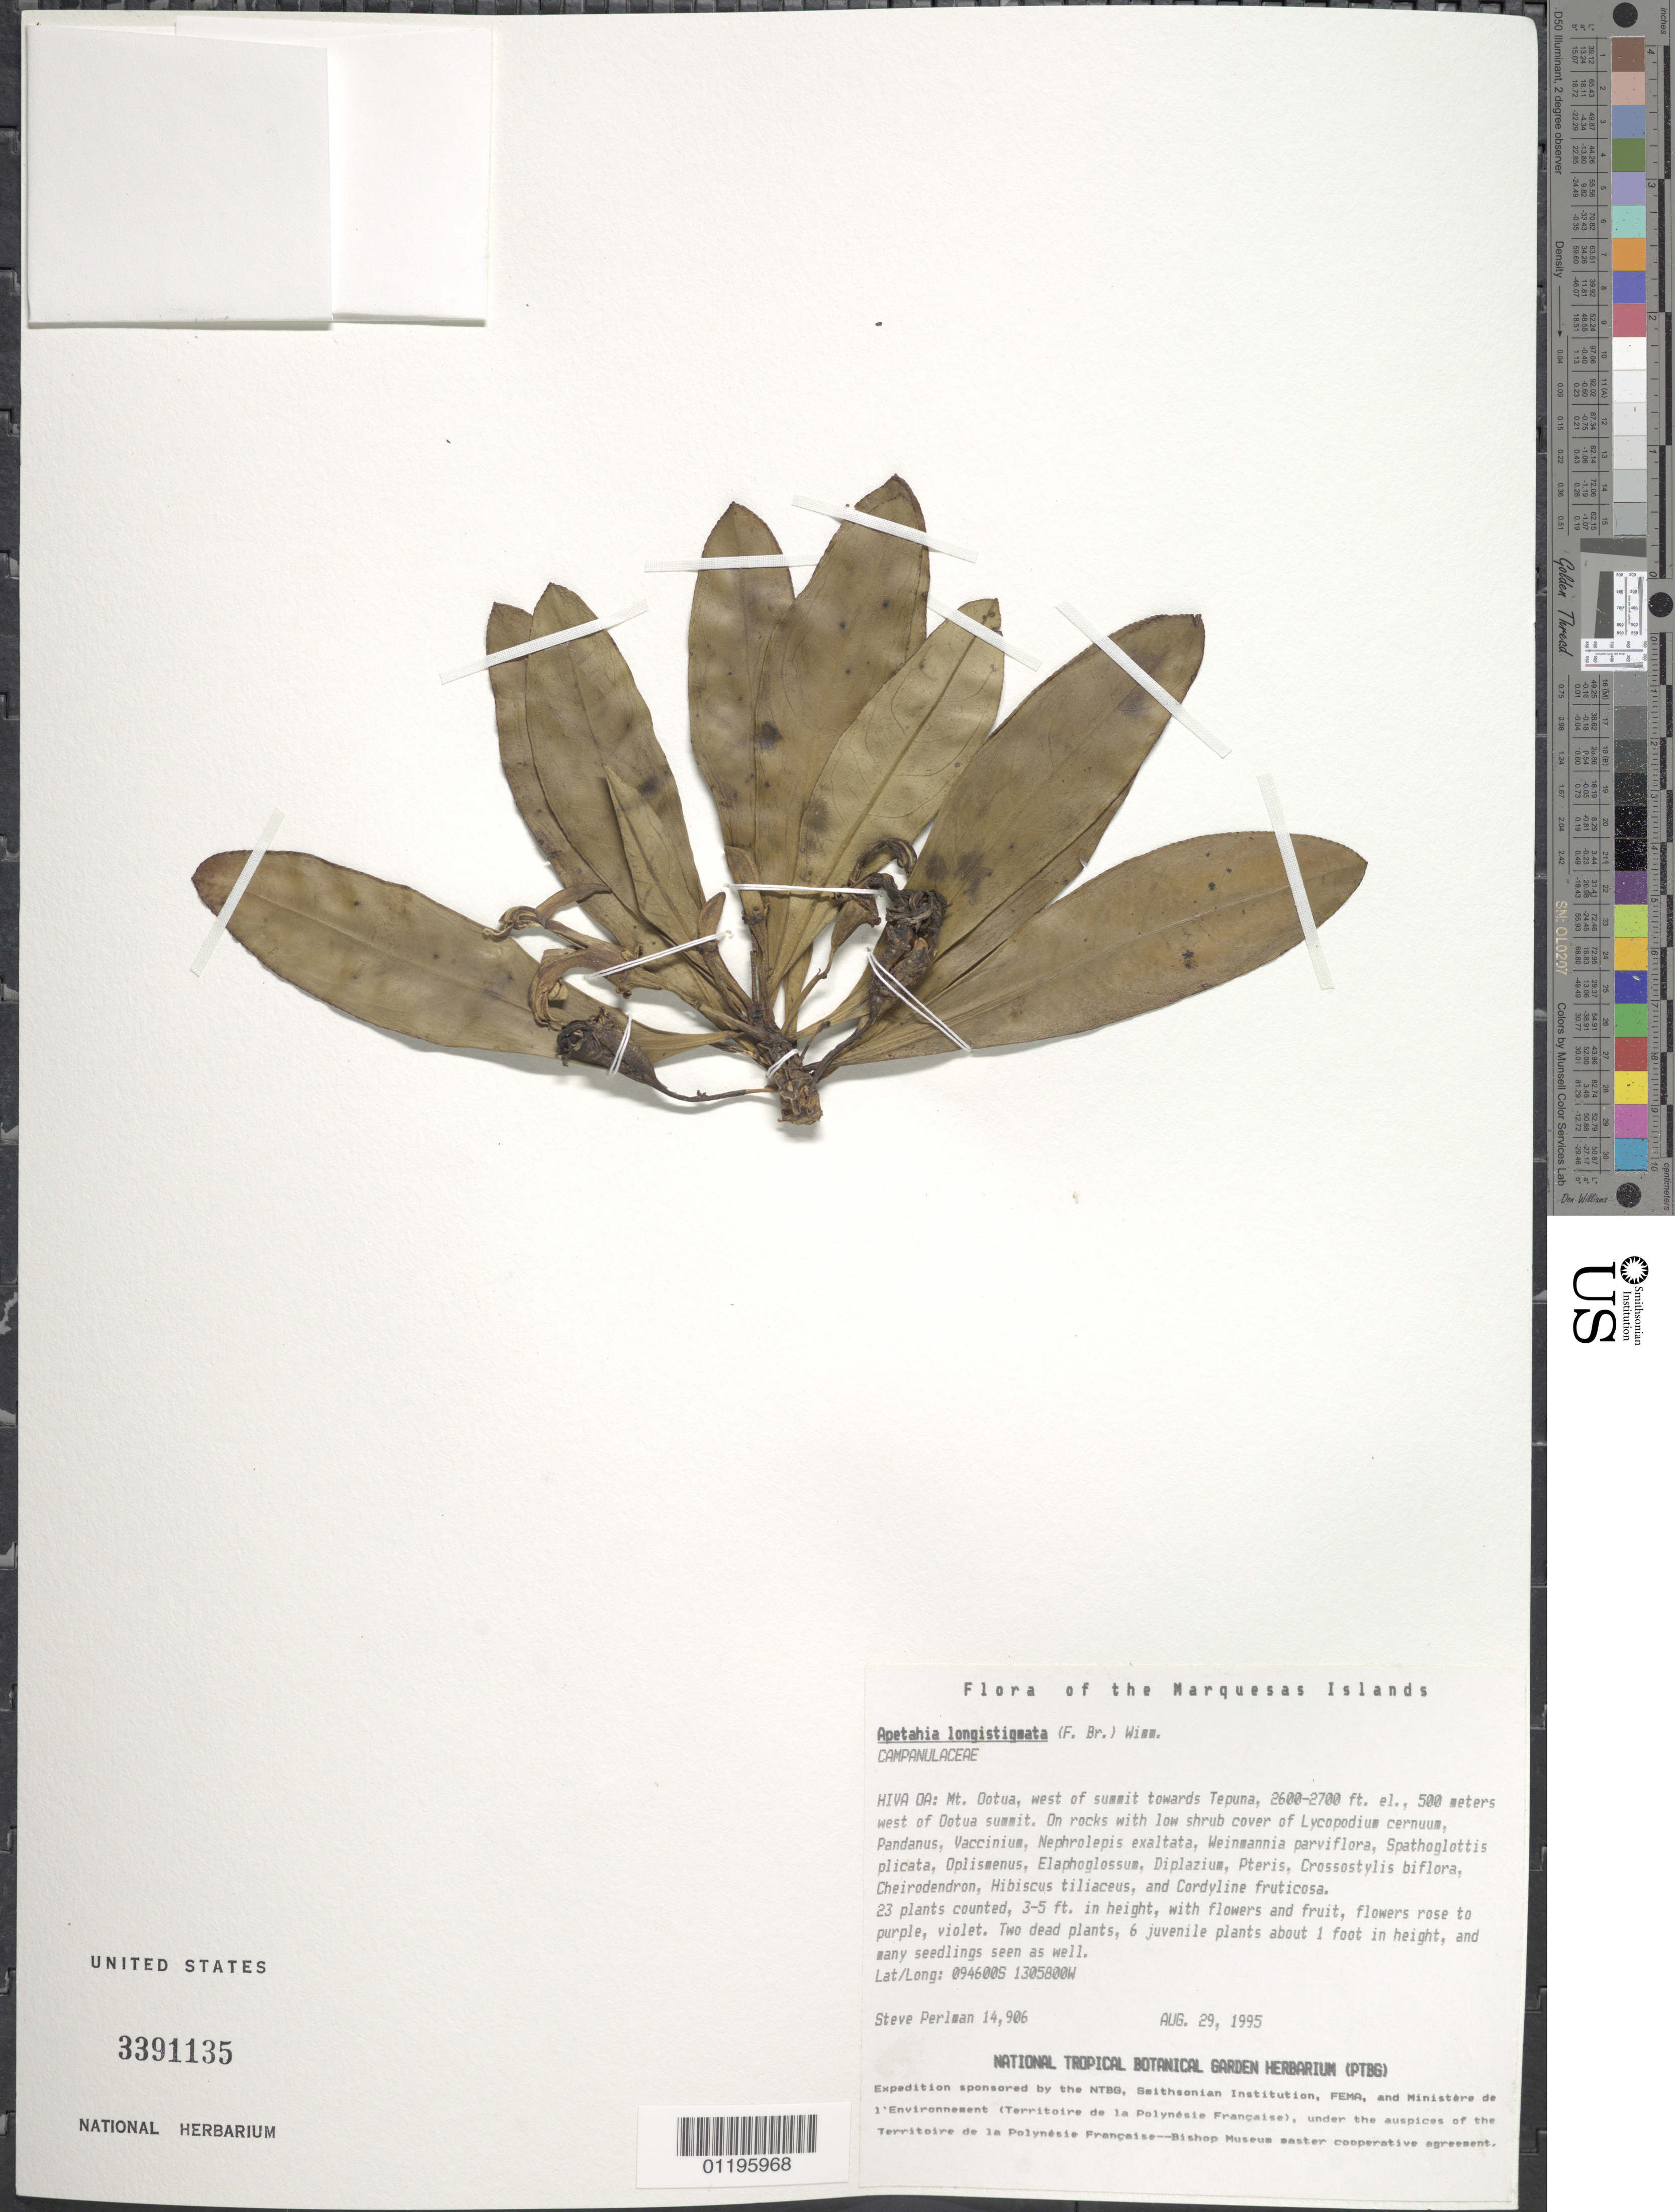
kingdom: Plantae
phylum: Tracheophyta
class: Magnoliopsida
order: Asterales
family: Campanulaceae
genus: Apetahia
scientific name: Apetahia longistigmata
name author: (F. Br.) E. Wimm.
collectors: S. P. Perlman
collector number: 14906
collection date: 1995-08-29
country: French Polynesia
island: Hiva Oa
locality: Mt. Ootua, W of summit towards Tepuna, 500 m W of Ootua summit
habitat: On rocks and low shrub cover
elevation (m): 793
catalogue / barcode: US 3391135